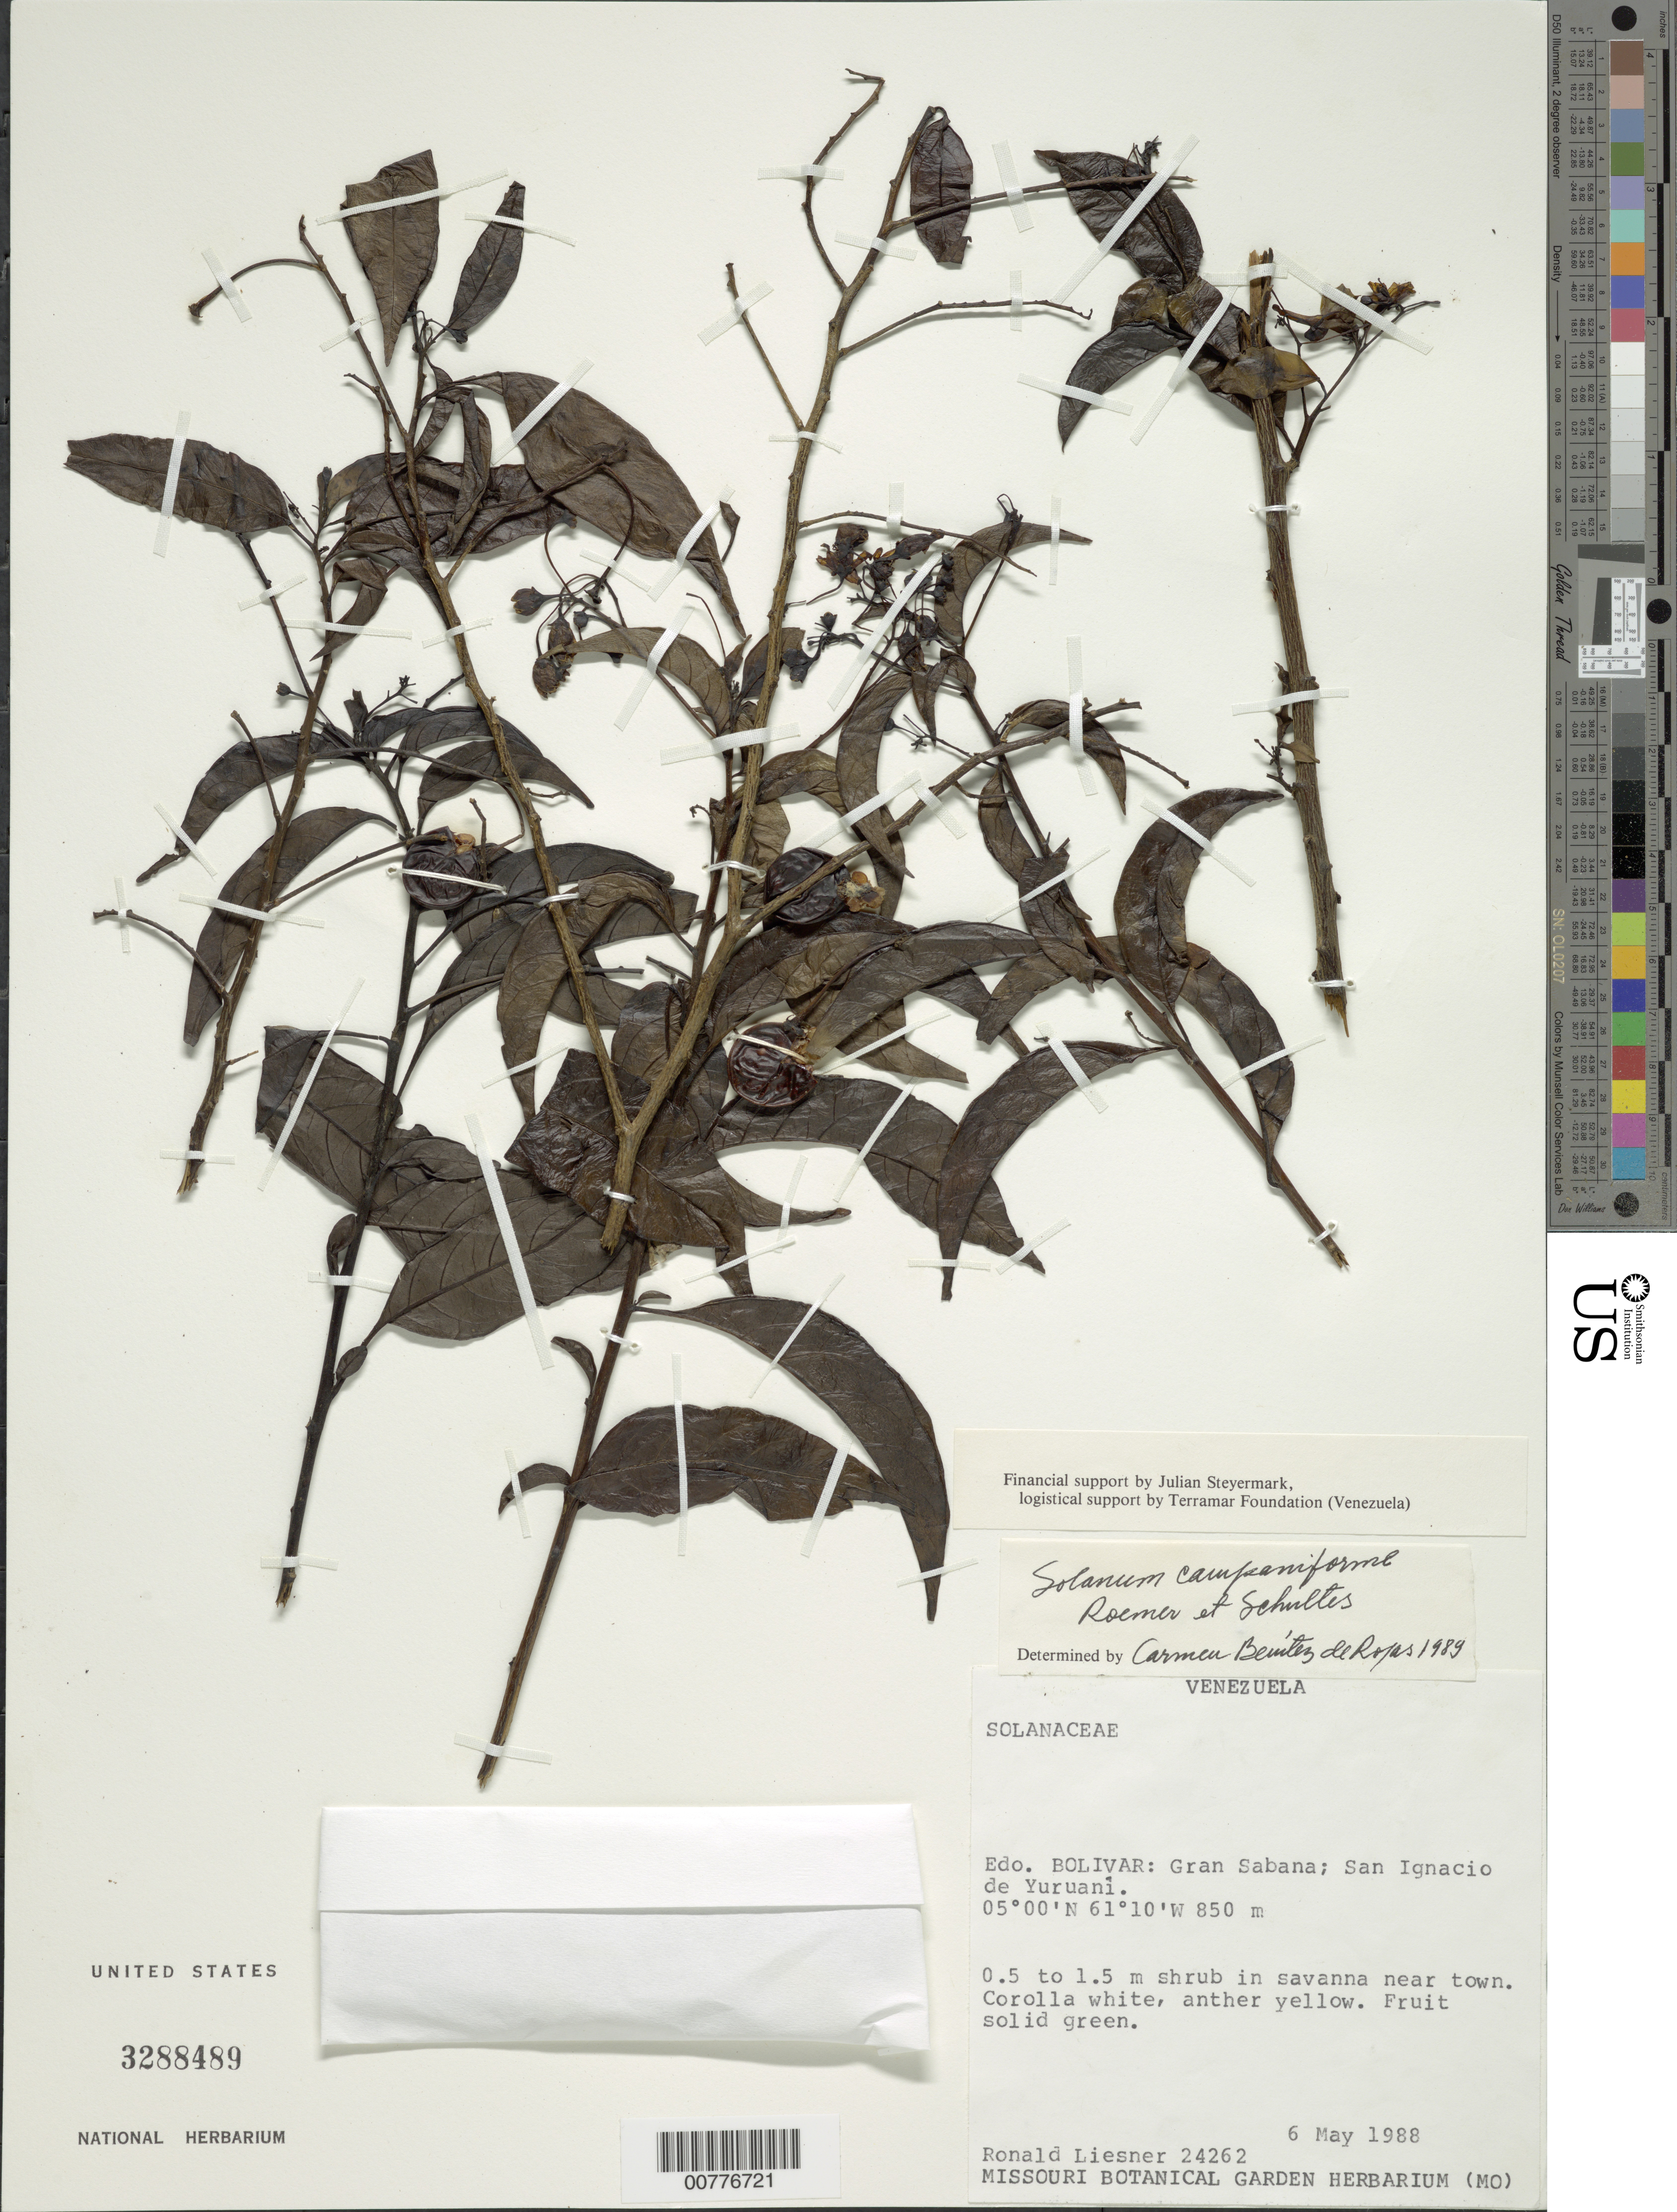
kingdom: Plantae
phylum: Tracheophyta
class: Magnoliopsida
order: Solanales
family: Solanaceae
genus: Solanum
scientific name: Solanum campaniforme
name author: Roem. & Schult.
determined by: Benítez, C. E.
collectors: R. L. Liesner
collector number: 24262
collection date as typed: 5 May 1988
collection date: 1988-05-05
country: Venezuela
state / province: Bolívar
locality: Gran Sabana, San Ignacio de Yuruani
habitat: savanna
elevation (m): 850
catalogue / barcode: US 3288489